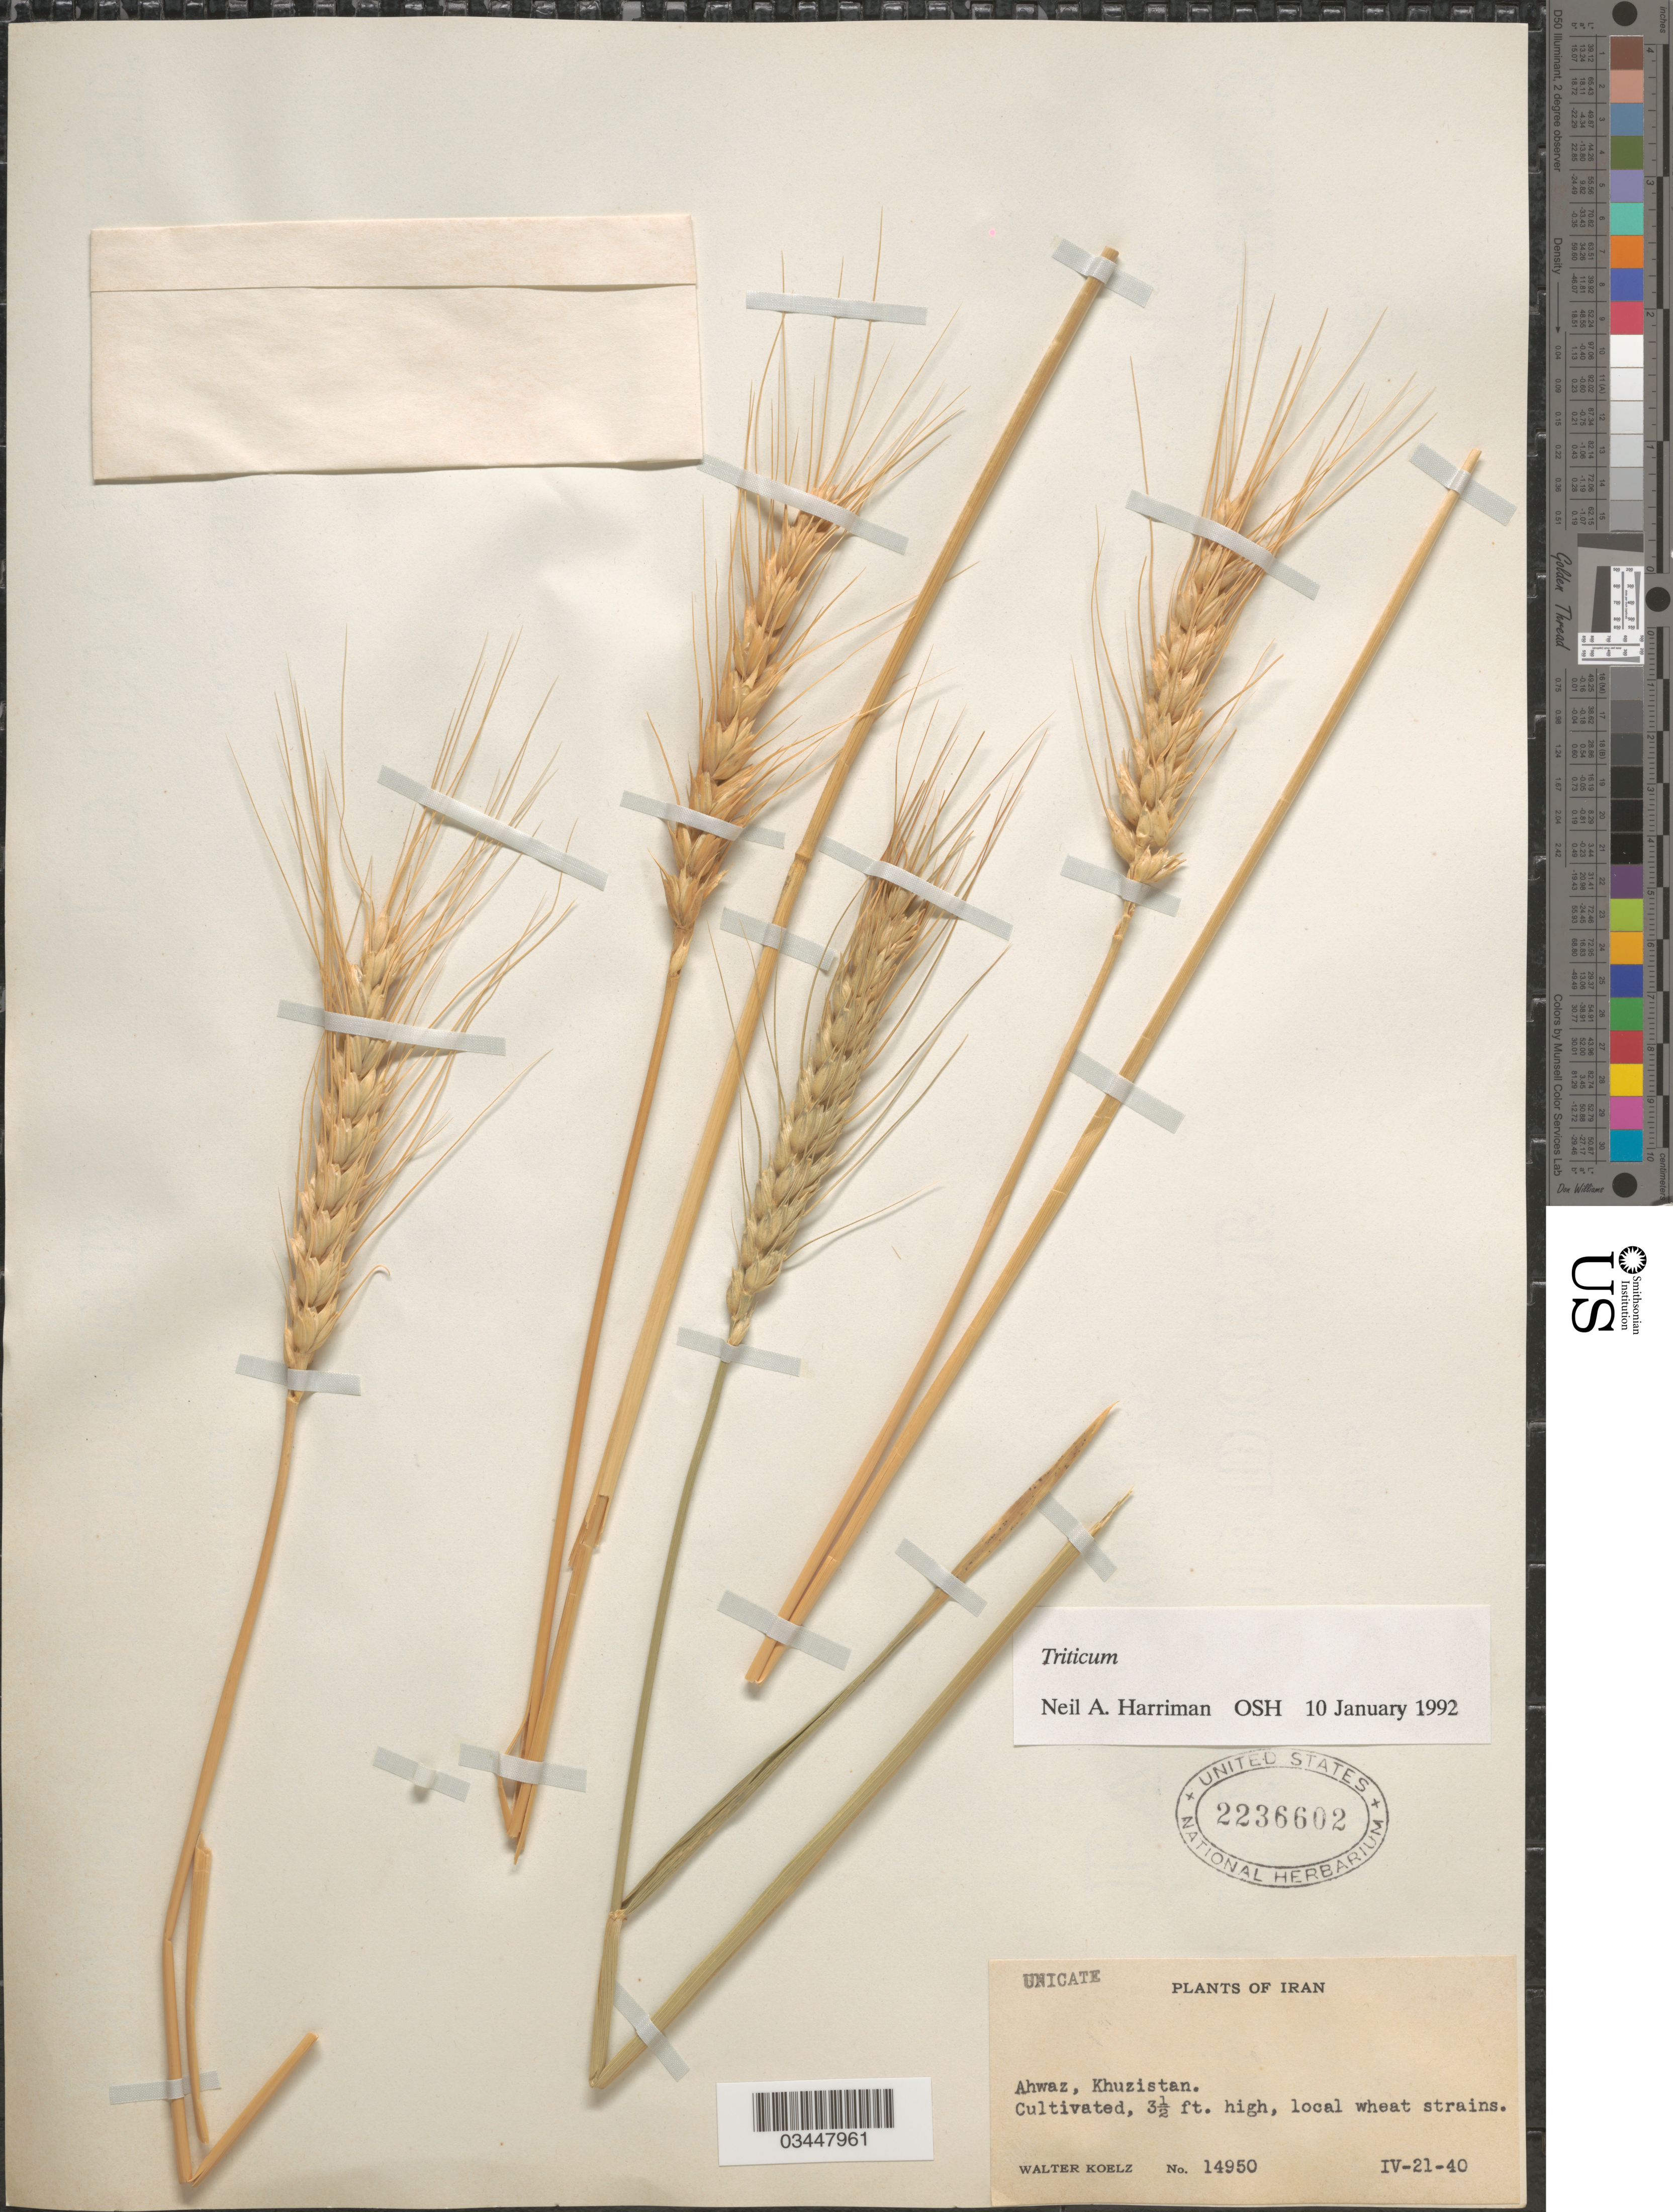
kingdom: Plantae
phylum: Tracheophyta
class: Liliopsida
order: Poales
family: Poaceae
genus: Triticum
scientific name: Triticum sp.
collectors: W. N. Koelz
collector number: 14950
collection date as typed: Transcribed d/m/y: 21/4/40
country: Iran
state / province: Khuzestan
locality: Ahwaz, Khuzistan.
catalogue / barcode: US 2236602